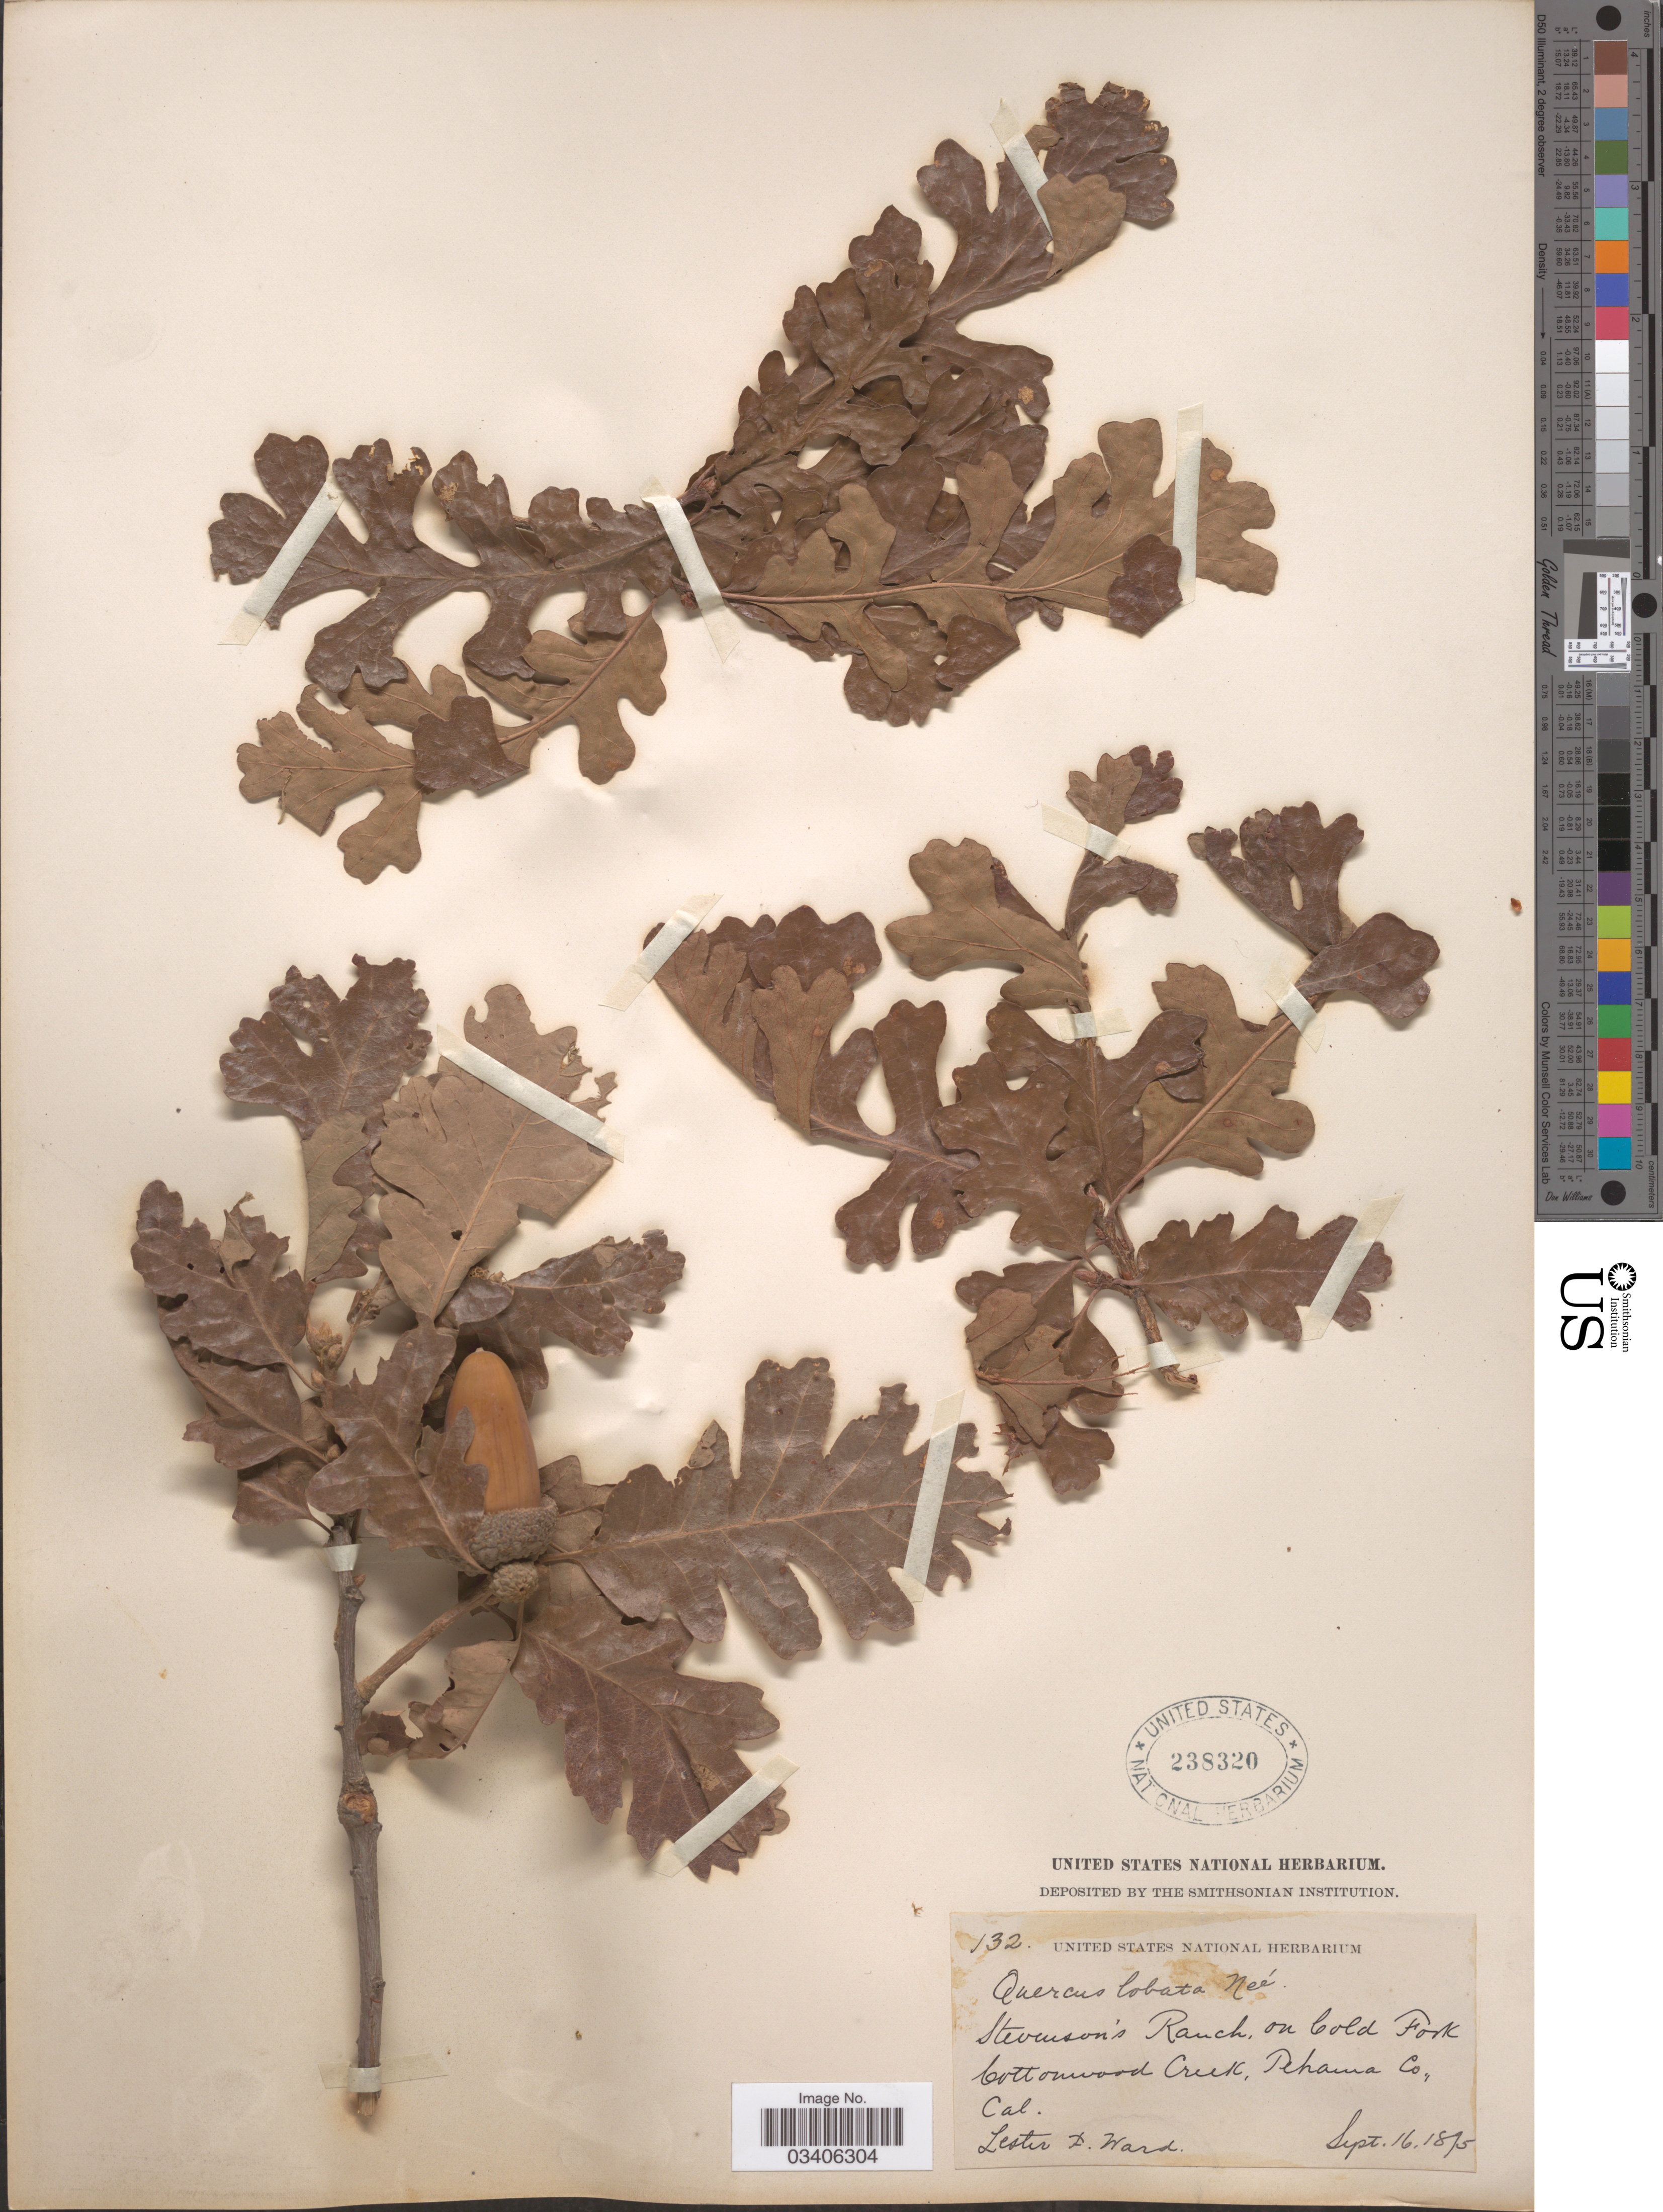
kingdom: Plantae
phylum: Tracheophyta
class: Magnoliopsida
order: Fagales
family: Fagaceae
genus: Quercus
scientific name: Quercus lobata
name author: Née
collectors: L. F. Ward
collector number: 132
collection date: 1895-09-16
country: United States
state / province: California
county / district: Tehama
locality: Stevenson's Ranch, on Cold Fork Cottonwood Creek, Tehama Co.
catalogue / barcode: US 238320